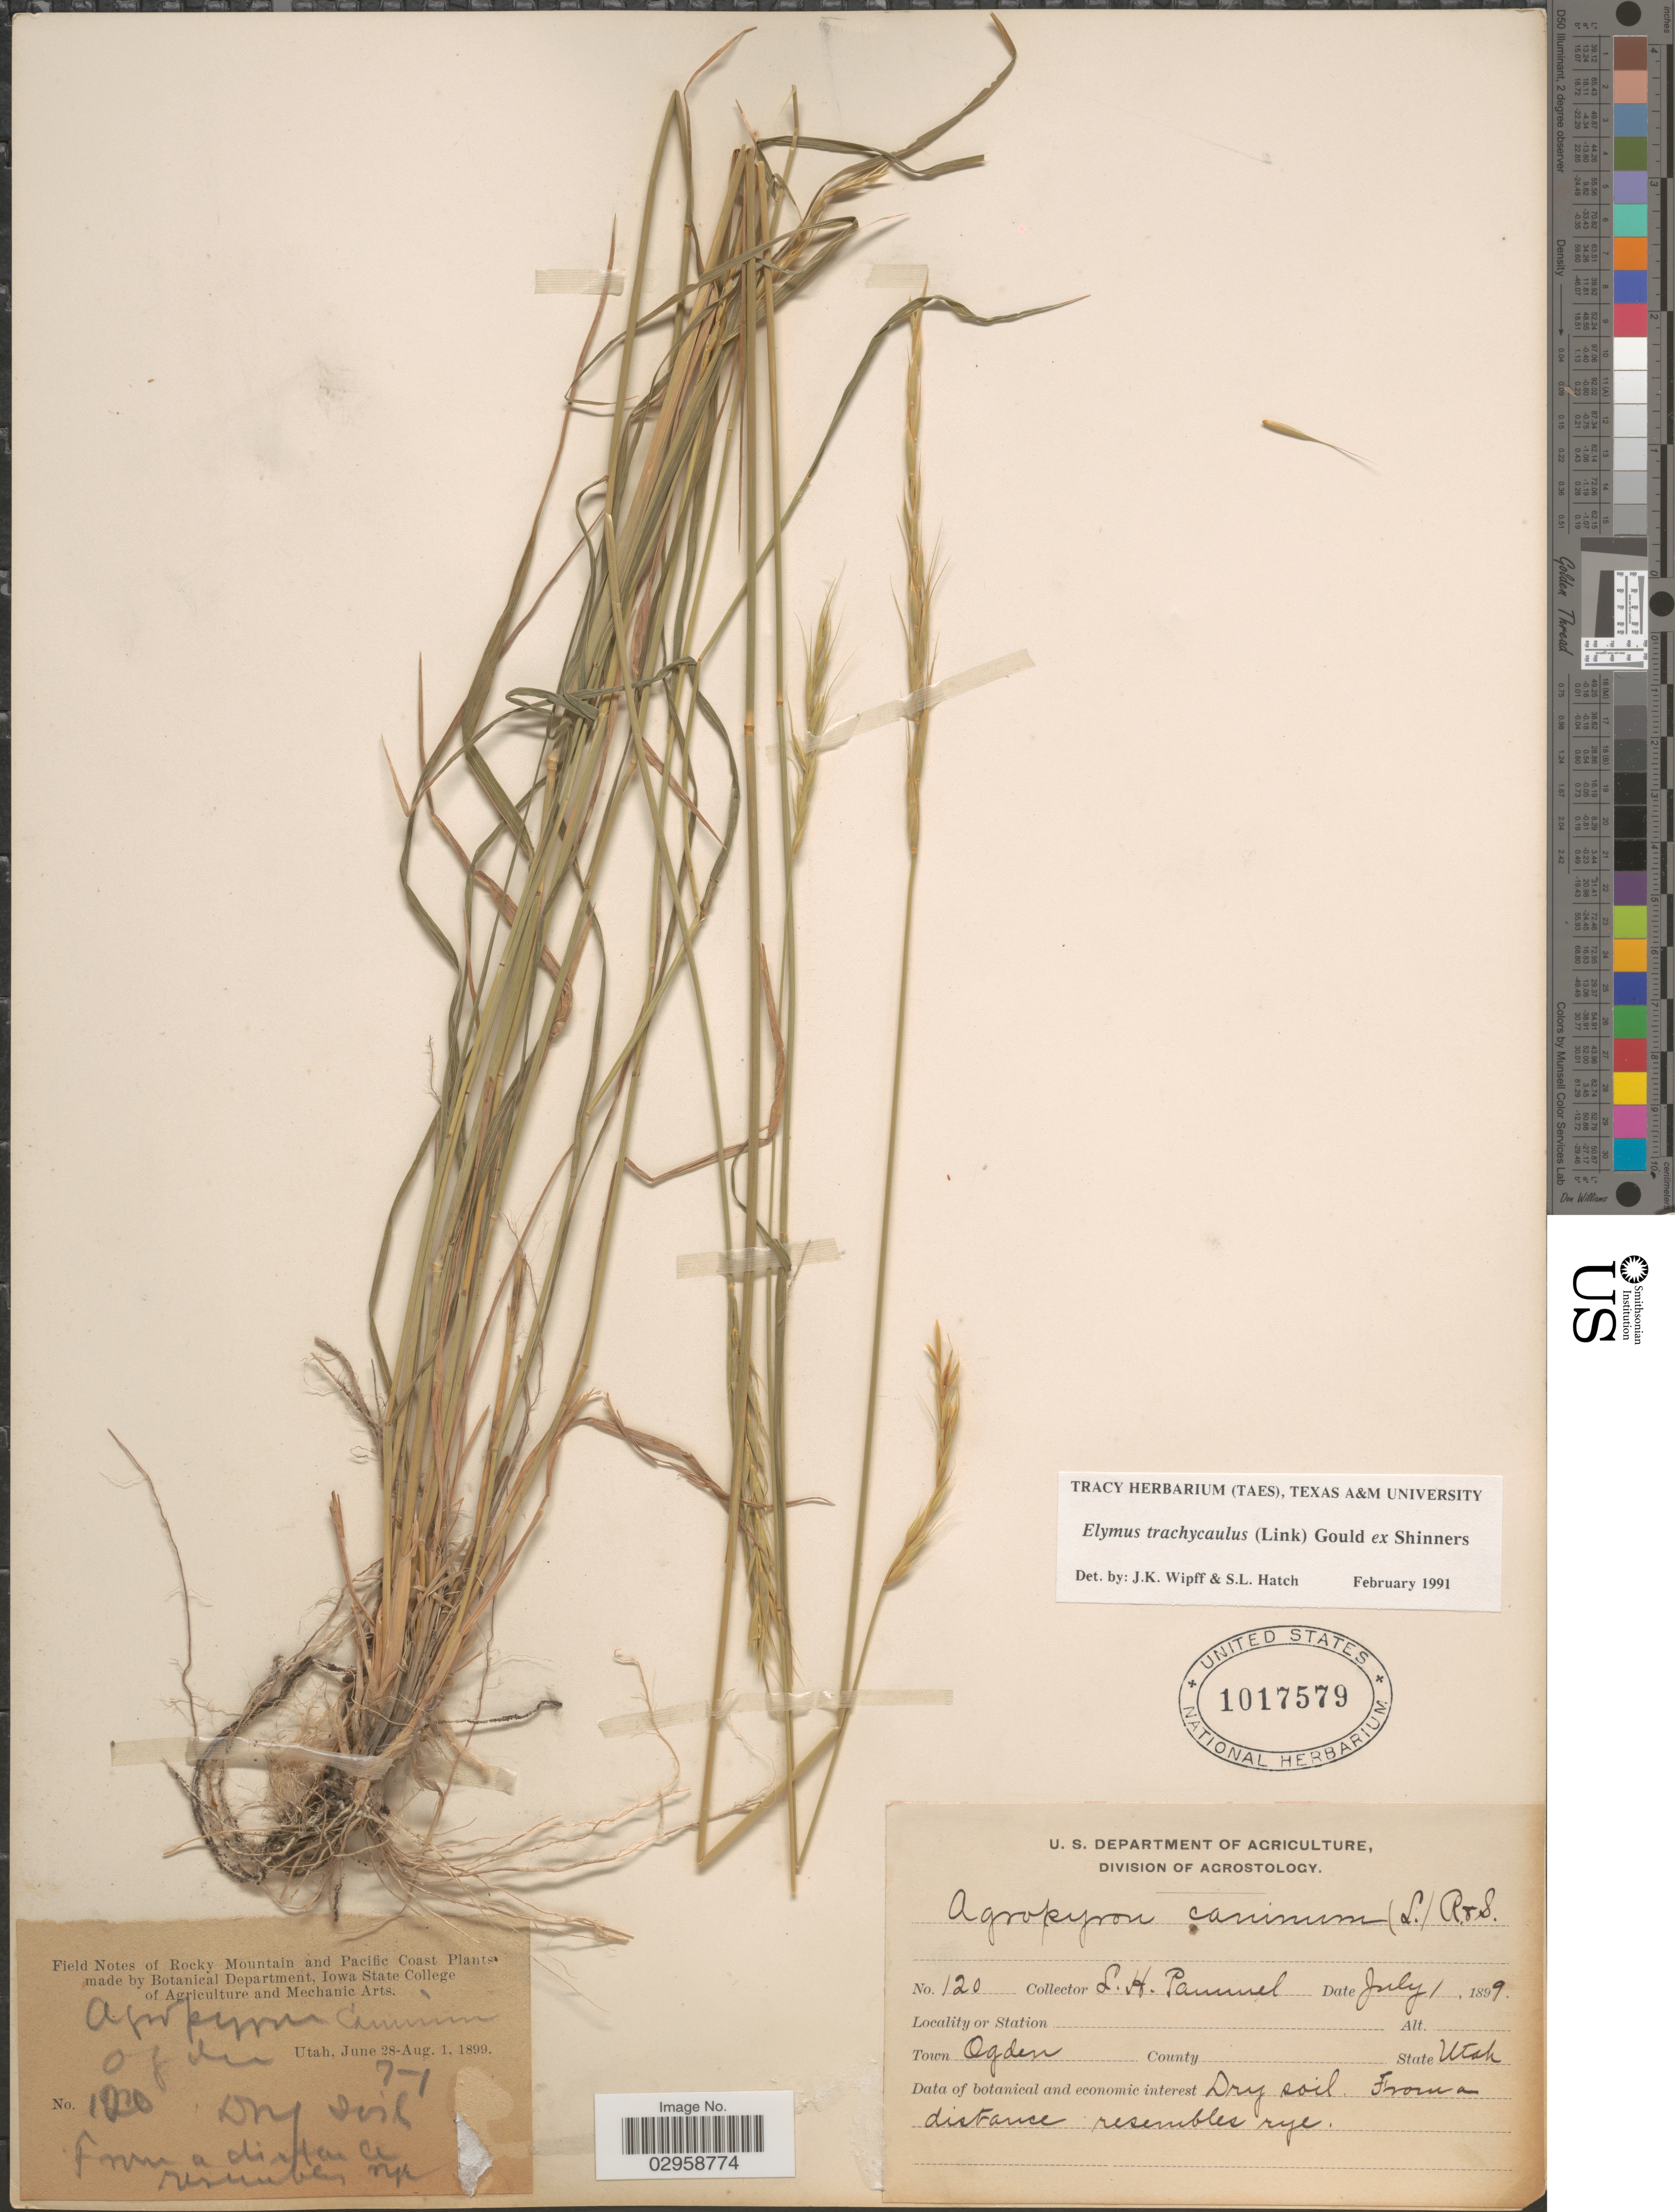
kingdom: Plantae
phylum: Tracheophyta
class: Liliopsida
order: Poales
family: Poaceae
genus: Elymus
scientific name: Elymus trachycaulus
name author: (Link) Gould ex Shinners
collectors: L. Pammel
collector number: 120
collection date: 1899-07-01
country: United States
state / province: Utah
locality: Town Ogden.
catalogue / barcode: US 1017579